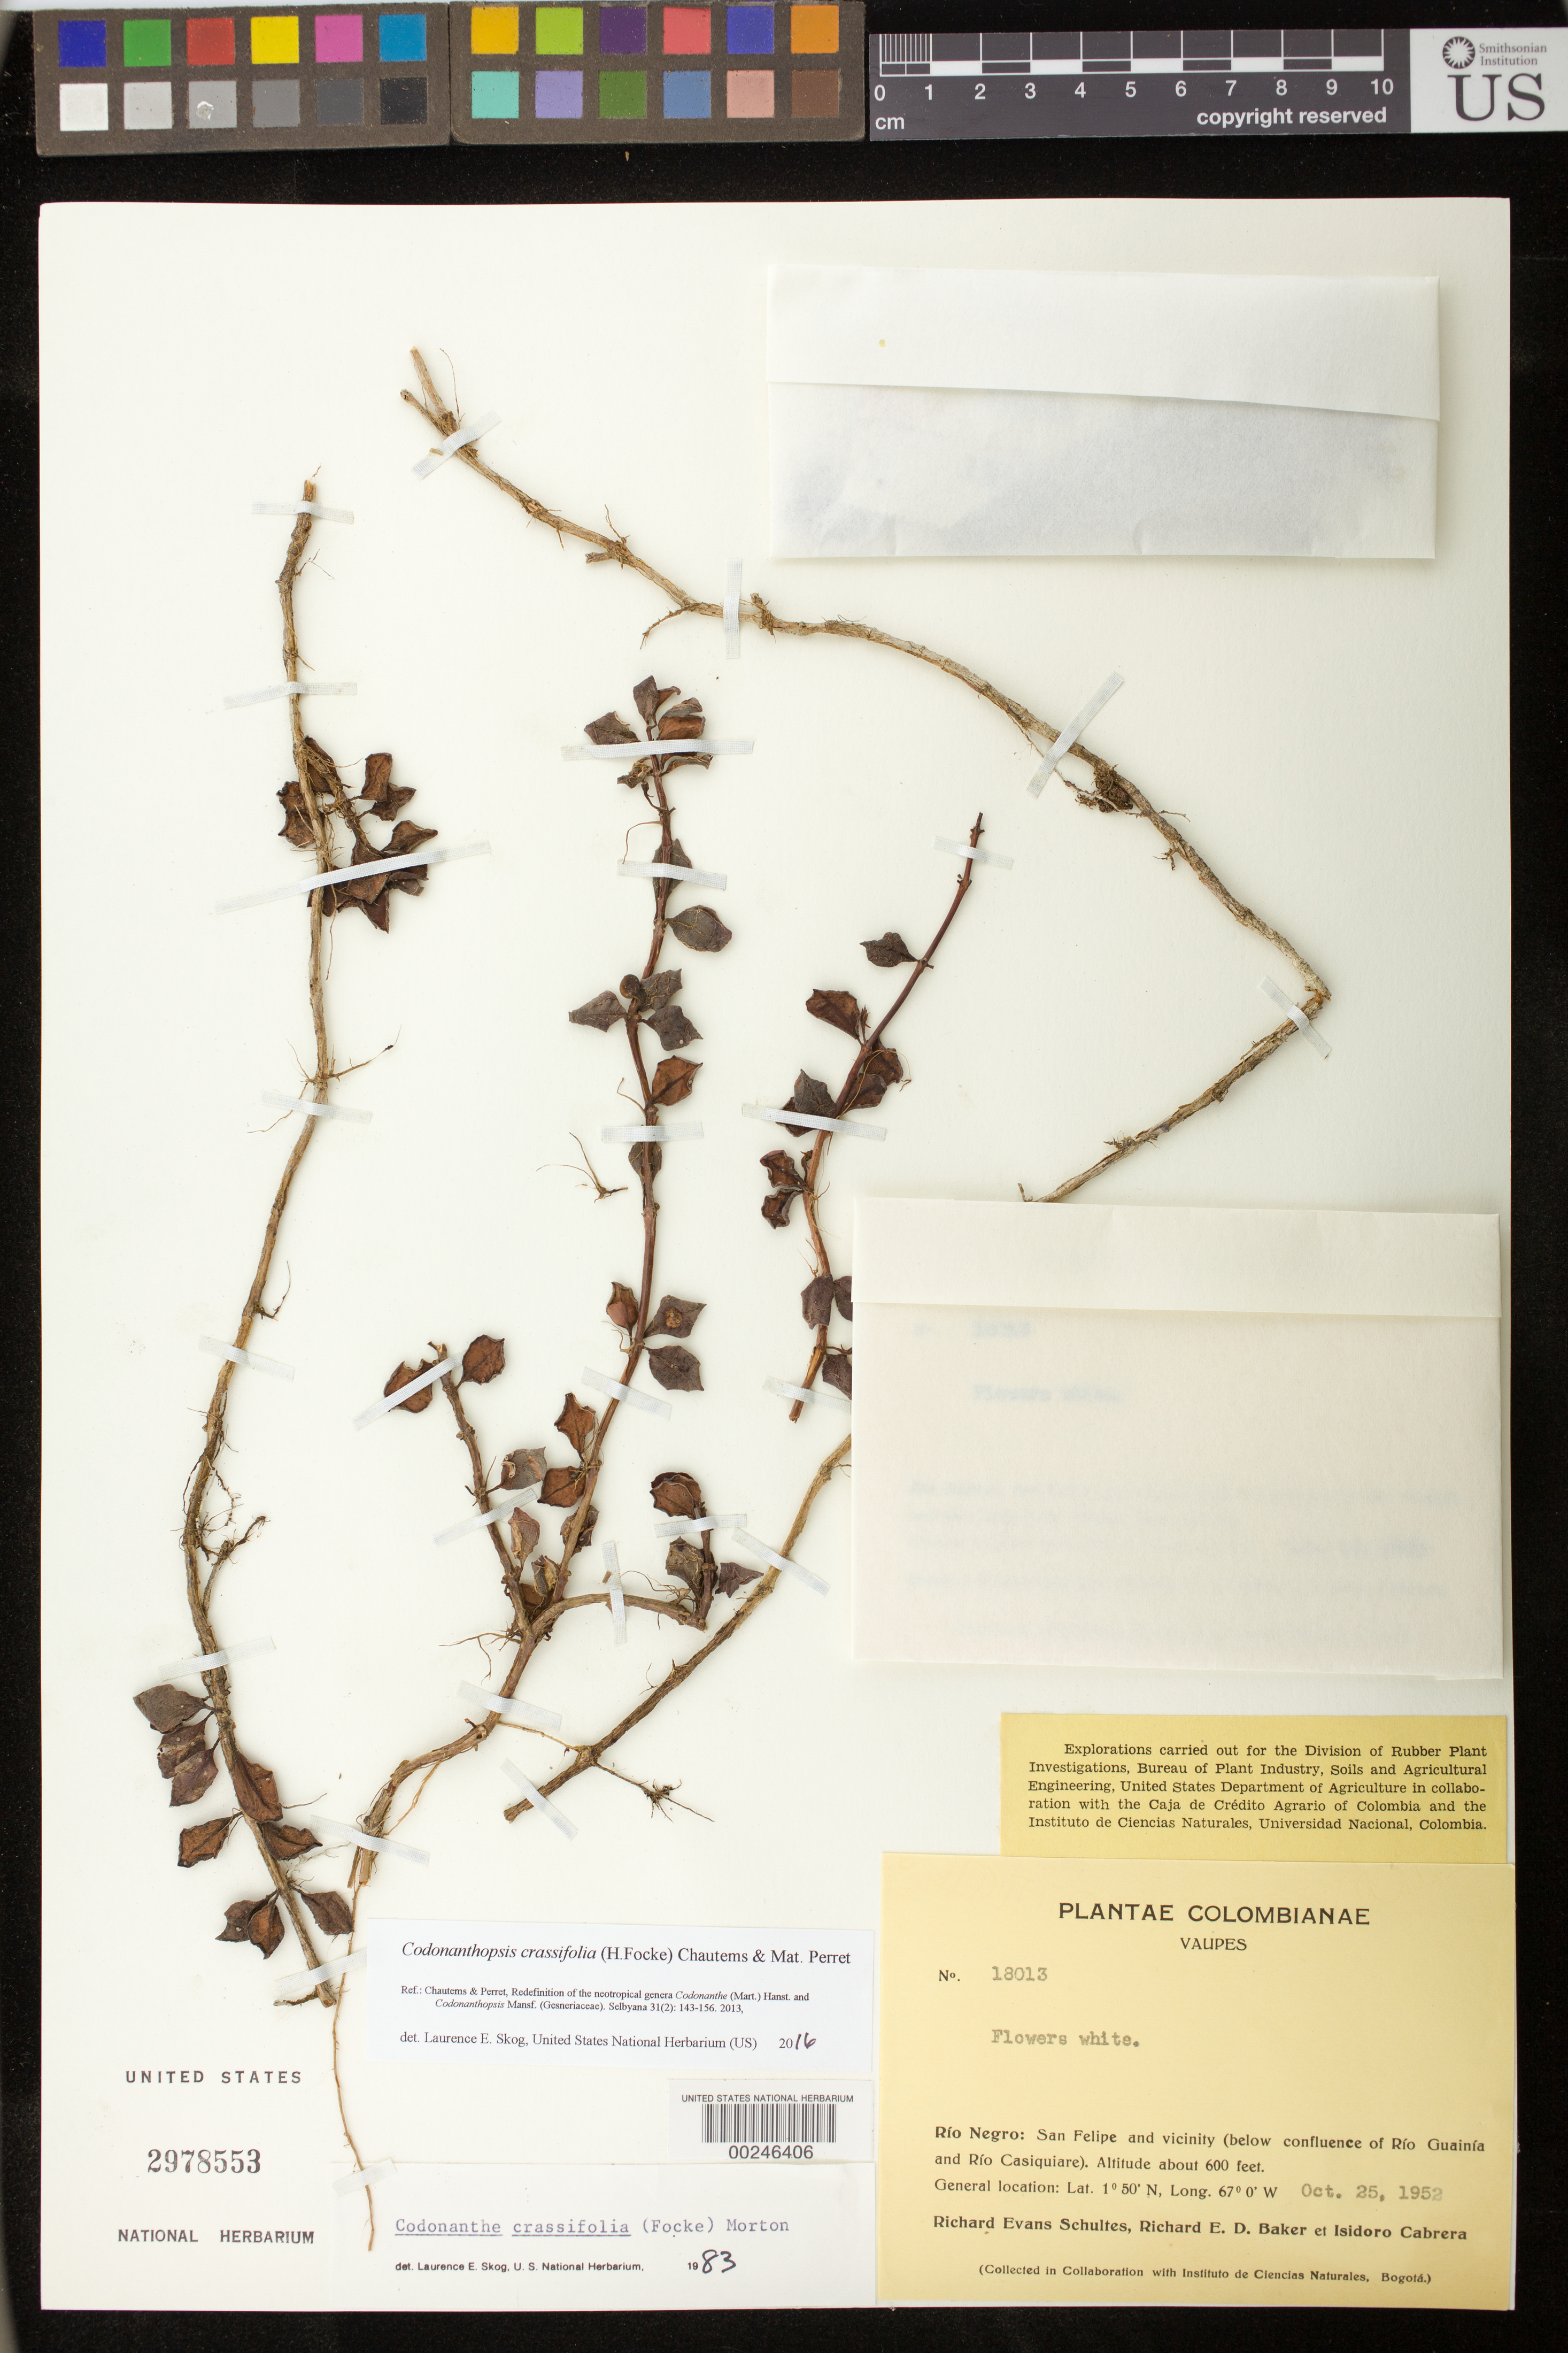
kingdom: Plantae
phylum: Tracheophyta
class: Magnoliopsida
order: Lamiales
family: Gesneriaceae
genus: Codonanthopsis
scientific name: Codonanthopsis crassifolia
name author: (H. Focke) Chautems & Mat.Perret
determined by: Skog, Laurence E.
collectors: R. E. Schultes, R. E. D. Baker & I. Cabrera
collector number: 18013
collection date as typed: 25 Oct 1952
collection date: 1952-10-25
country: Colombia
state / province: Vaupés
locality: Rio Negro, San Felipe and vicinity (below confluence of Rio Guainia and Rio Casiquiare)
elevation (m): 183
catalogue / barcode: US 2978553